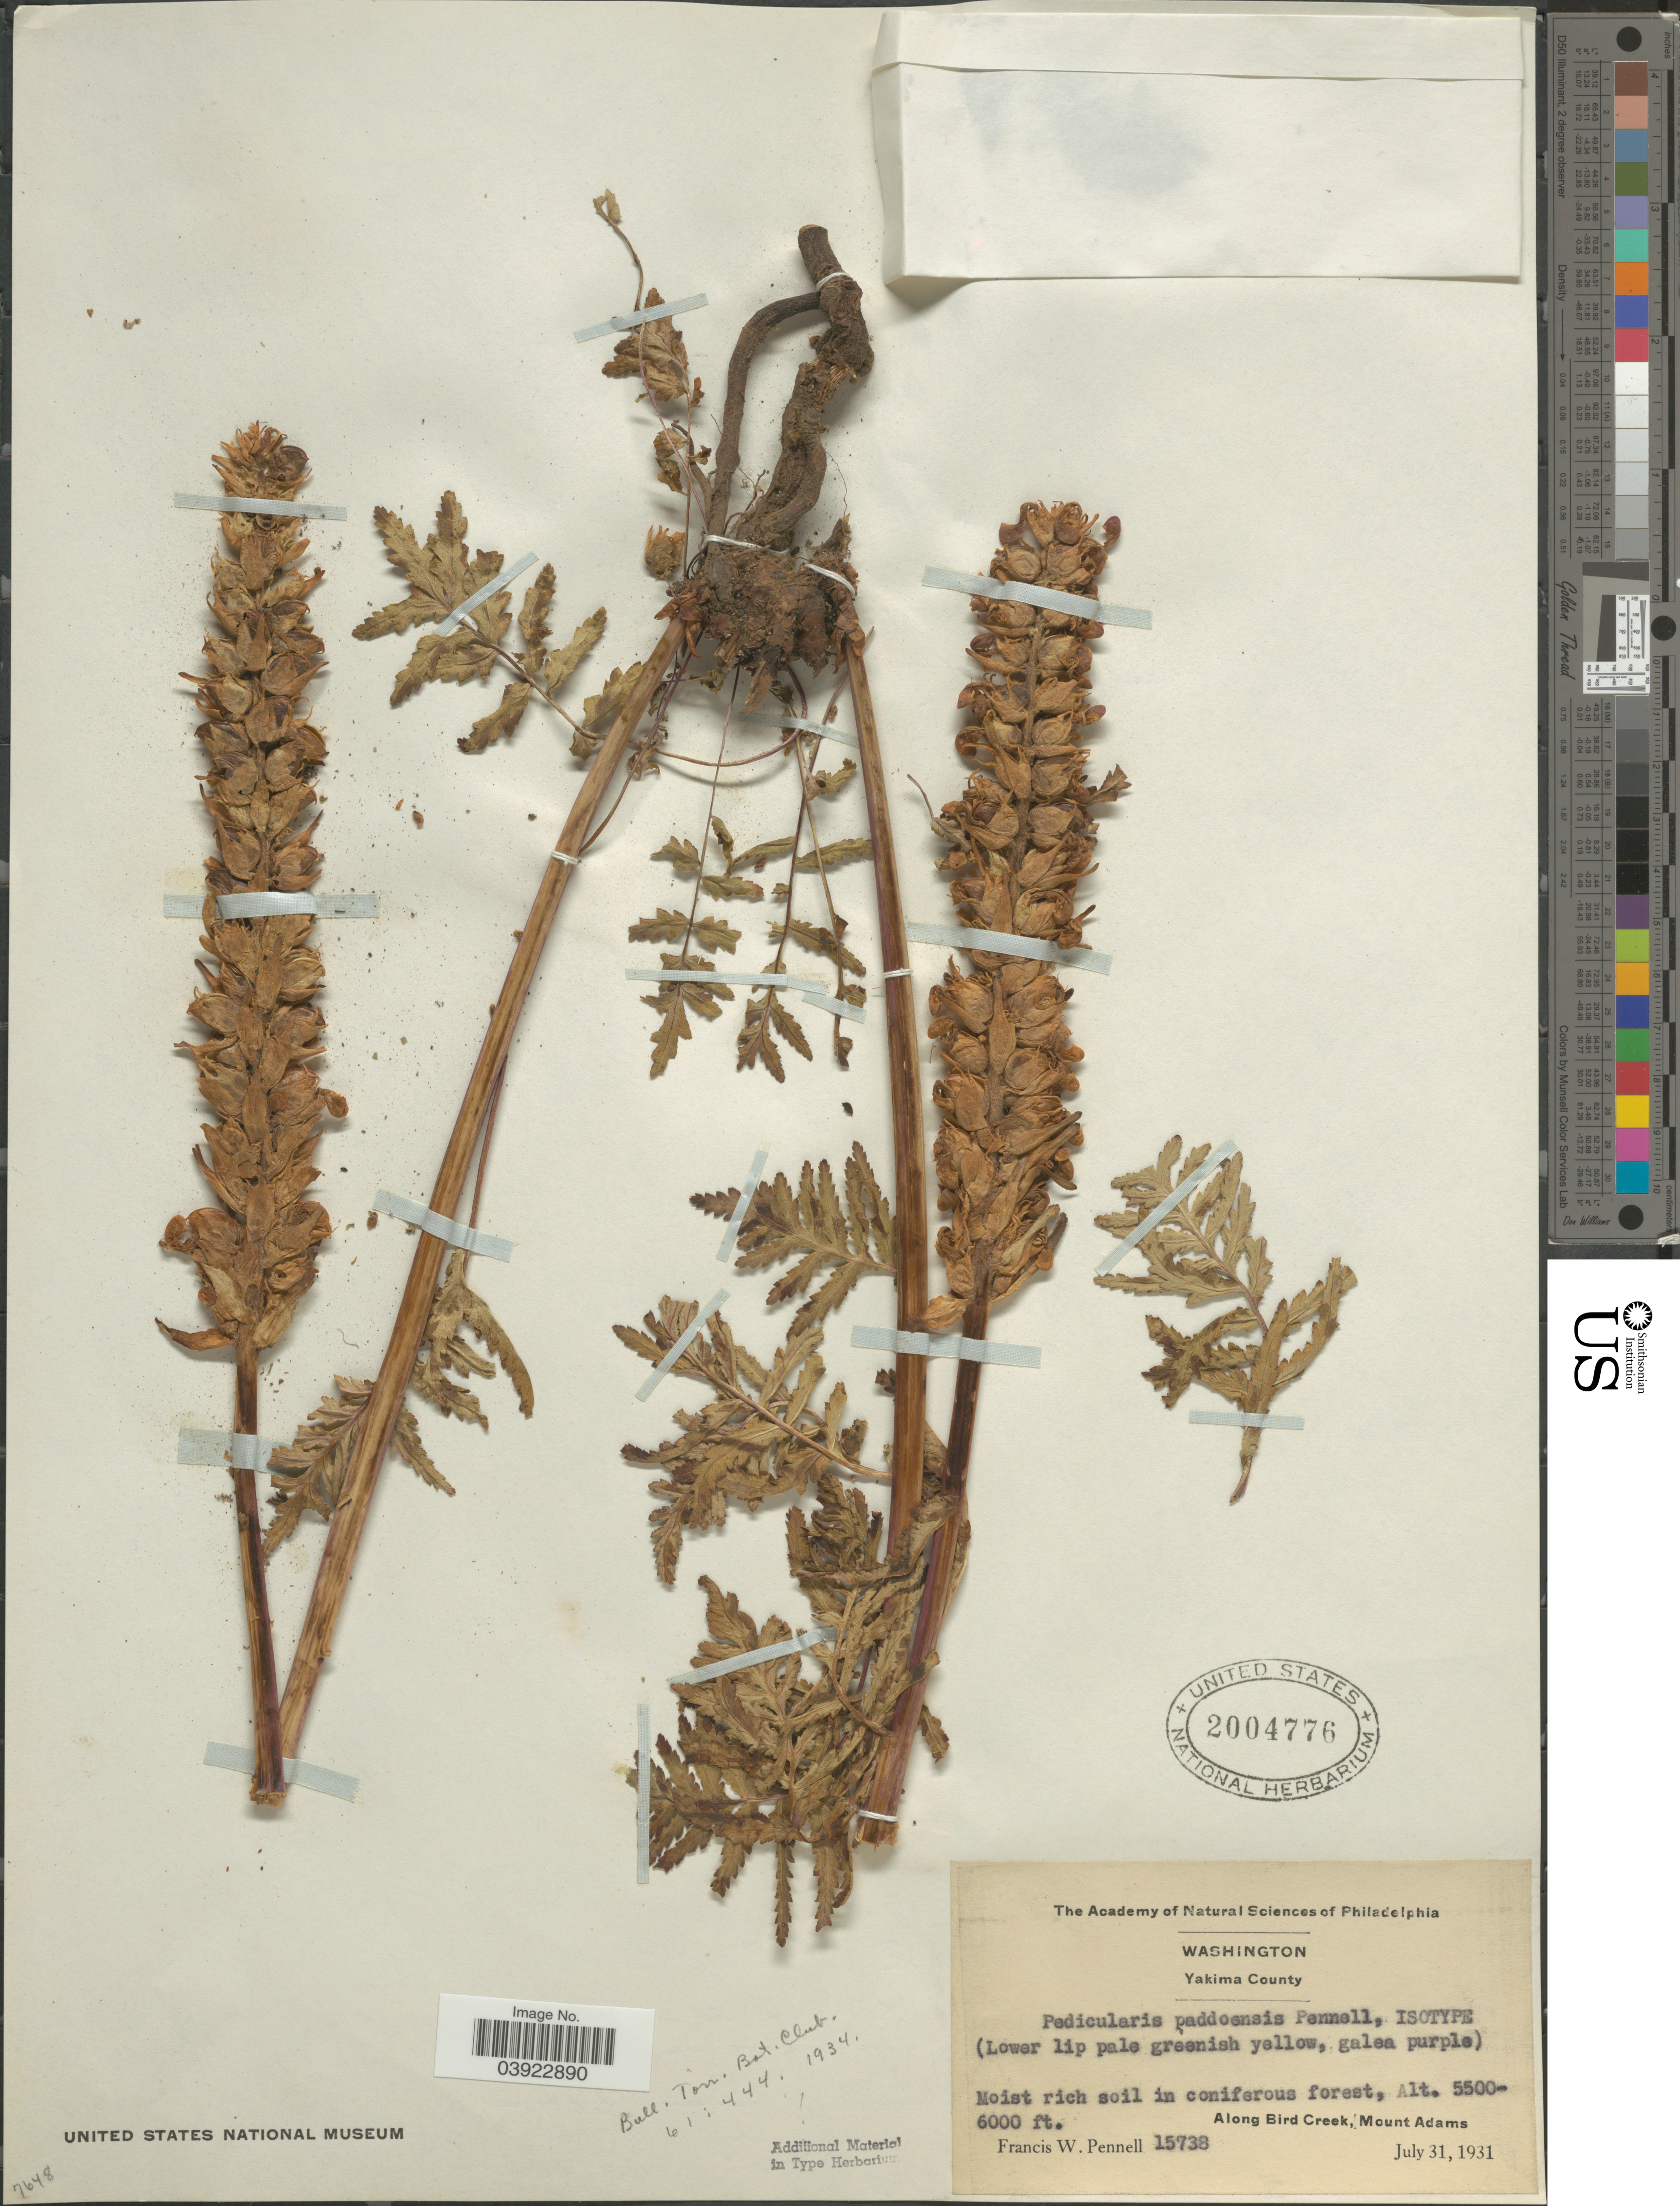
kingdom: Plantae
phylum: Tracheophyta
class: Magnoliopsida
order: Lamiales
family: Orobanchaceae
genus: Pedicularis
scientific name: Pedicularis paddoensis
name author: Pennell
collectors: F. W. Pennell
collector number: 15738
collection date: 1931-07-31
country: United States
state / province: Washington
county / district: Yakima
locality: Yakima County. Along Bird Creek, Mount Adams.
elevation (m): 1676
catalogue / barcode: US 2004776